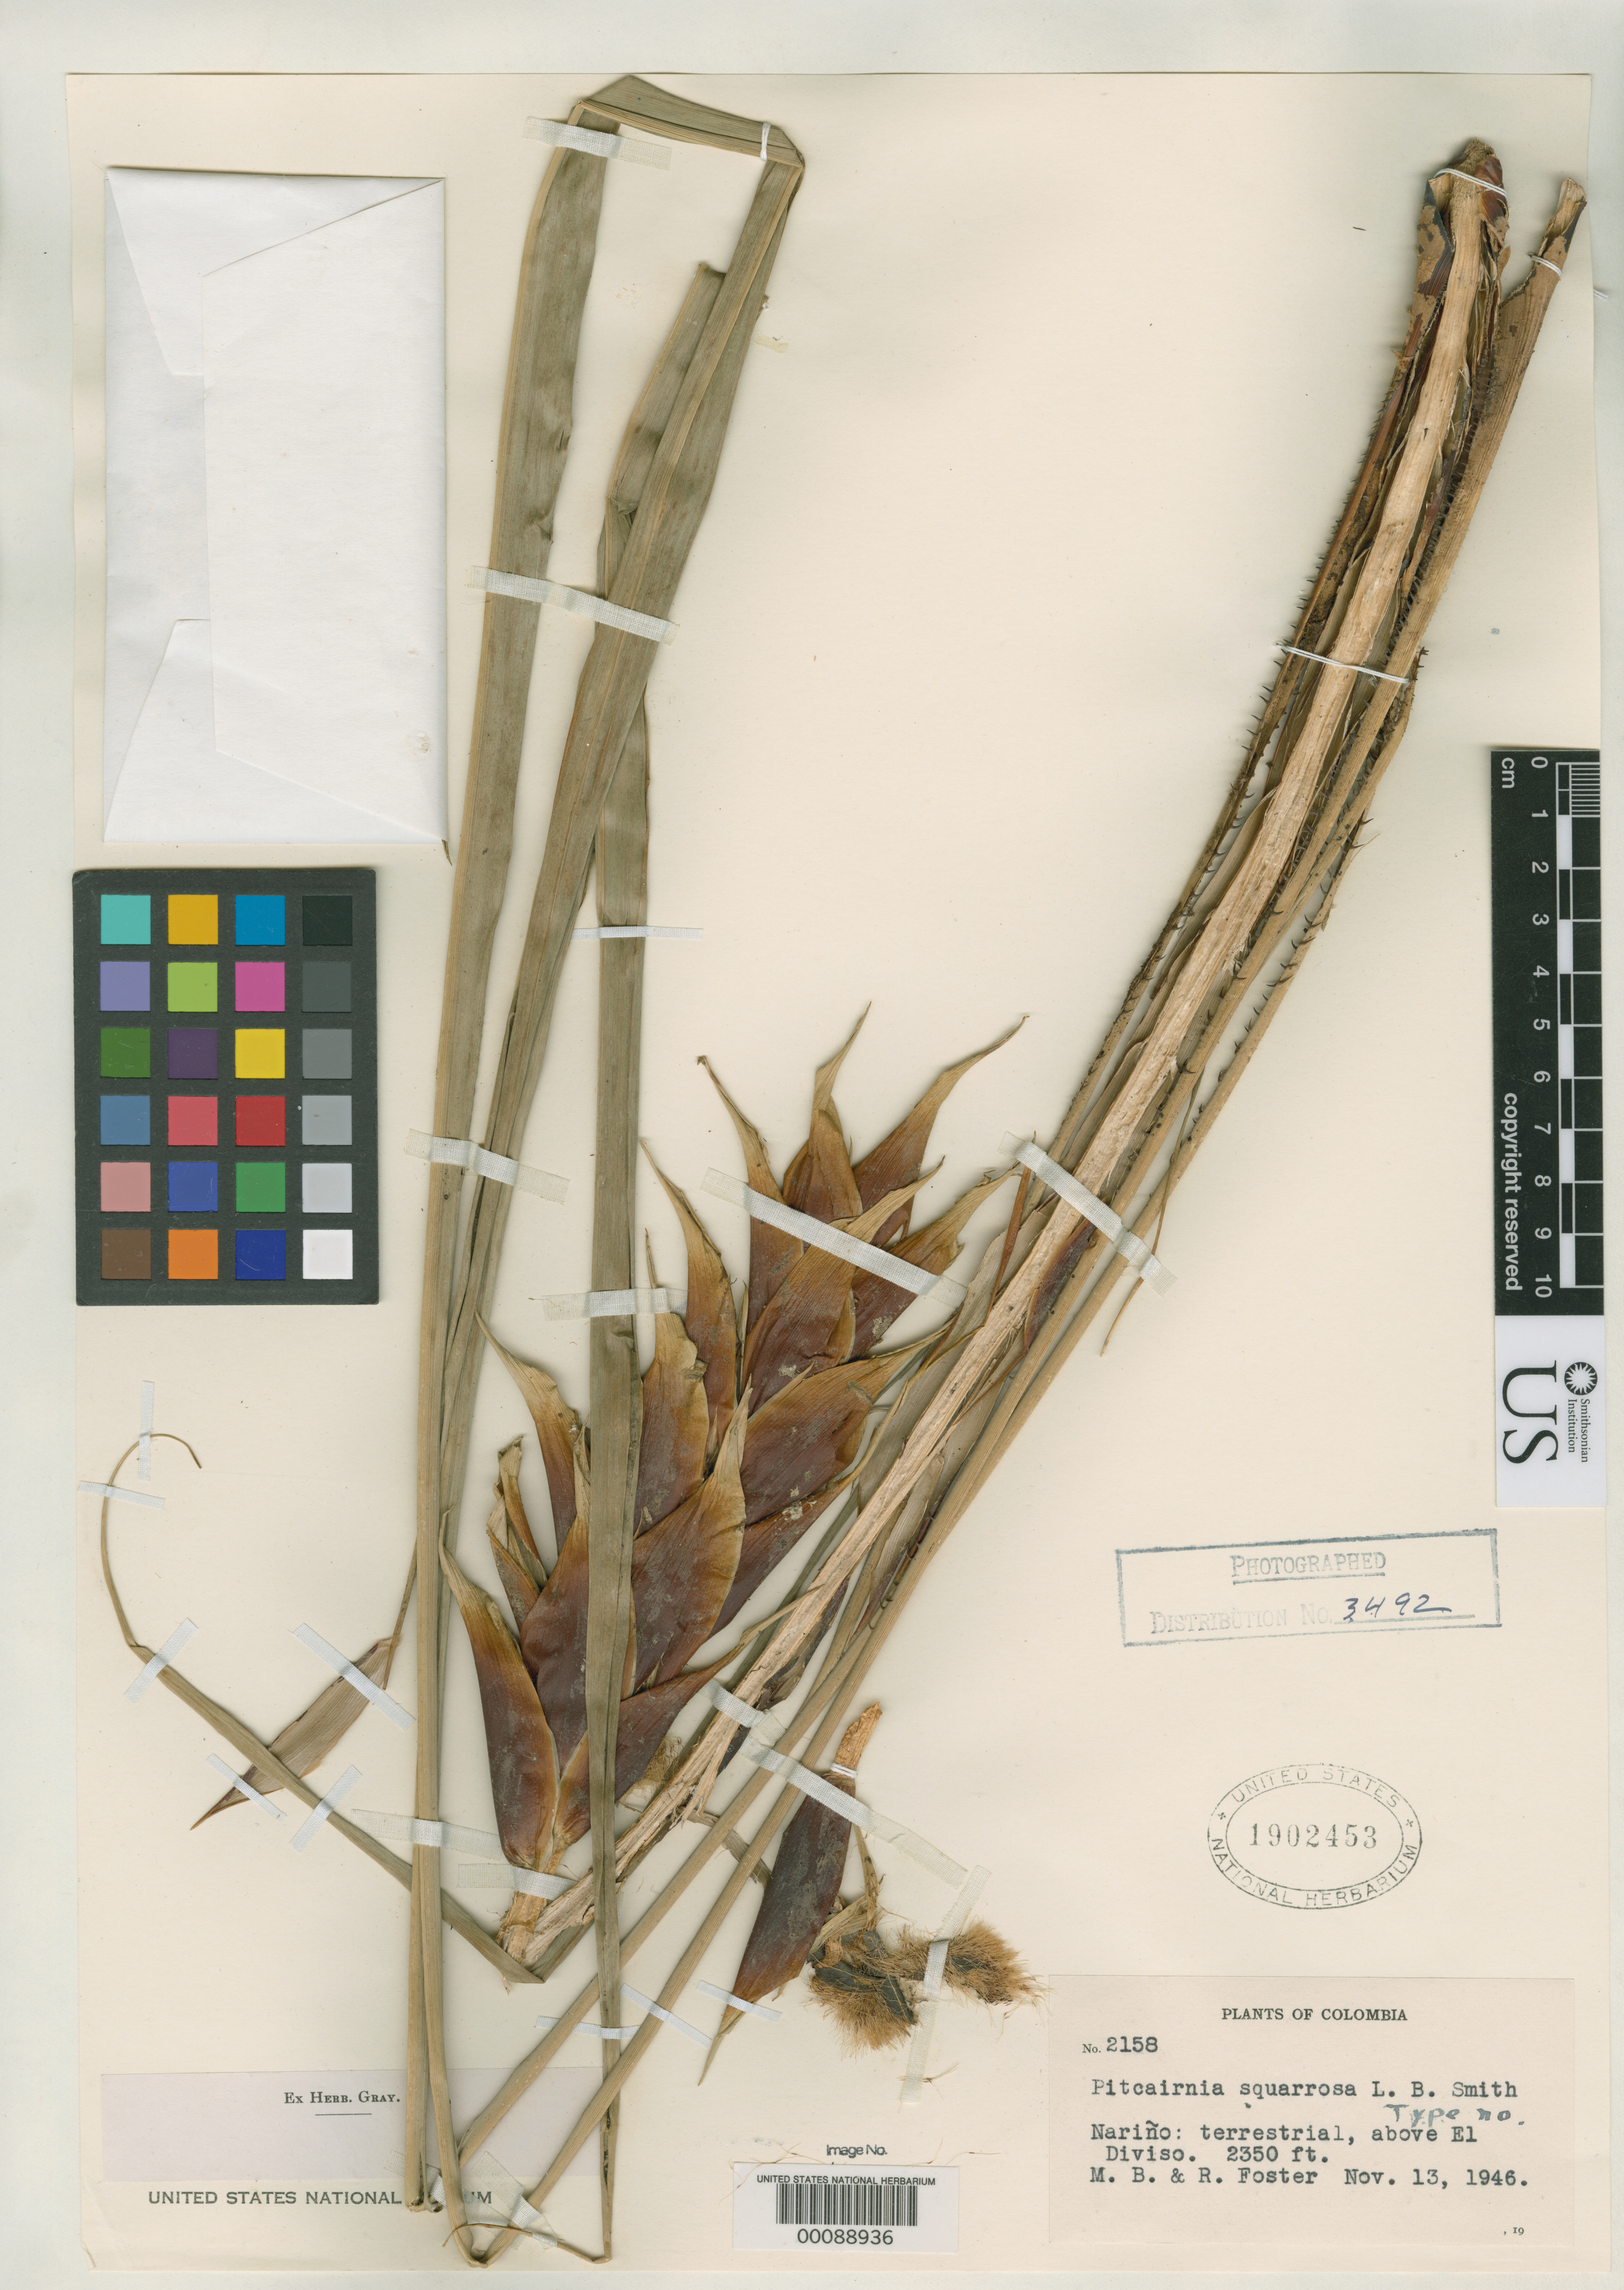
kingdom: Plantae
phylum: Tracheophyta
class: Liliopsida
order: Poales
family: Bromeliaceae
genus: Pitcairnia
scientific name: Pitcairnia squarrosa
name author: L.B. Sm.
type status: Isotype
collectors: M. B. Foster & R. C. Foster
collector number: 2158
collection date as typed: Nov. 15, 1946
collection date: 1946-11-15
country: Colombia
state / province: Nariño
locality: Above El Diviso.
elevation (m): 705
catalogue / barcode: US 1902453